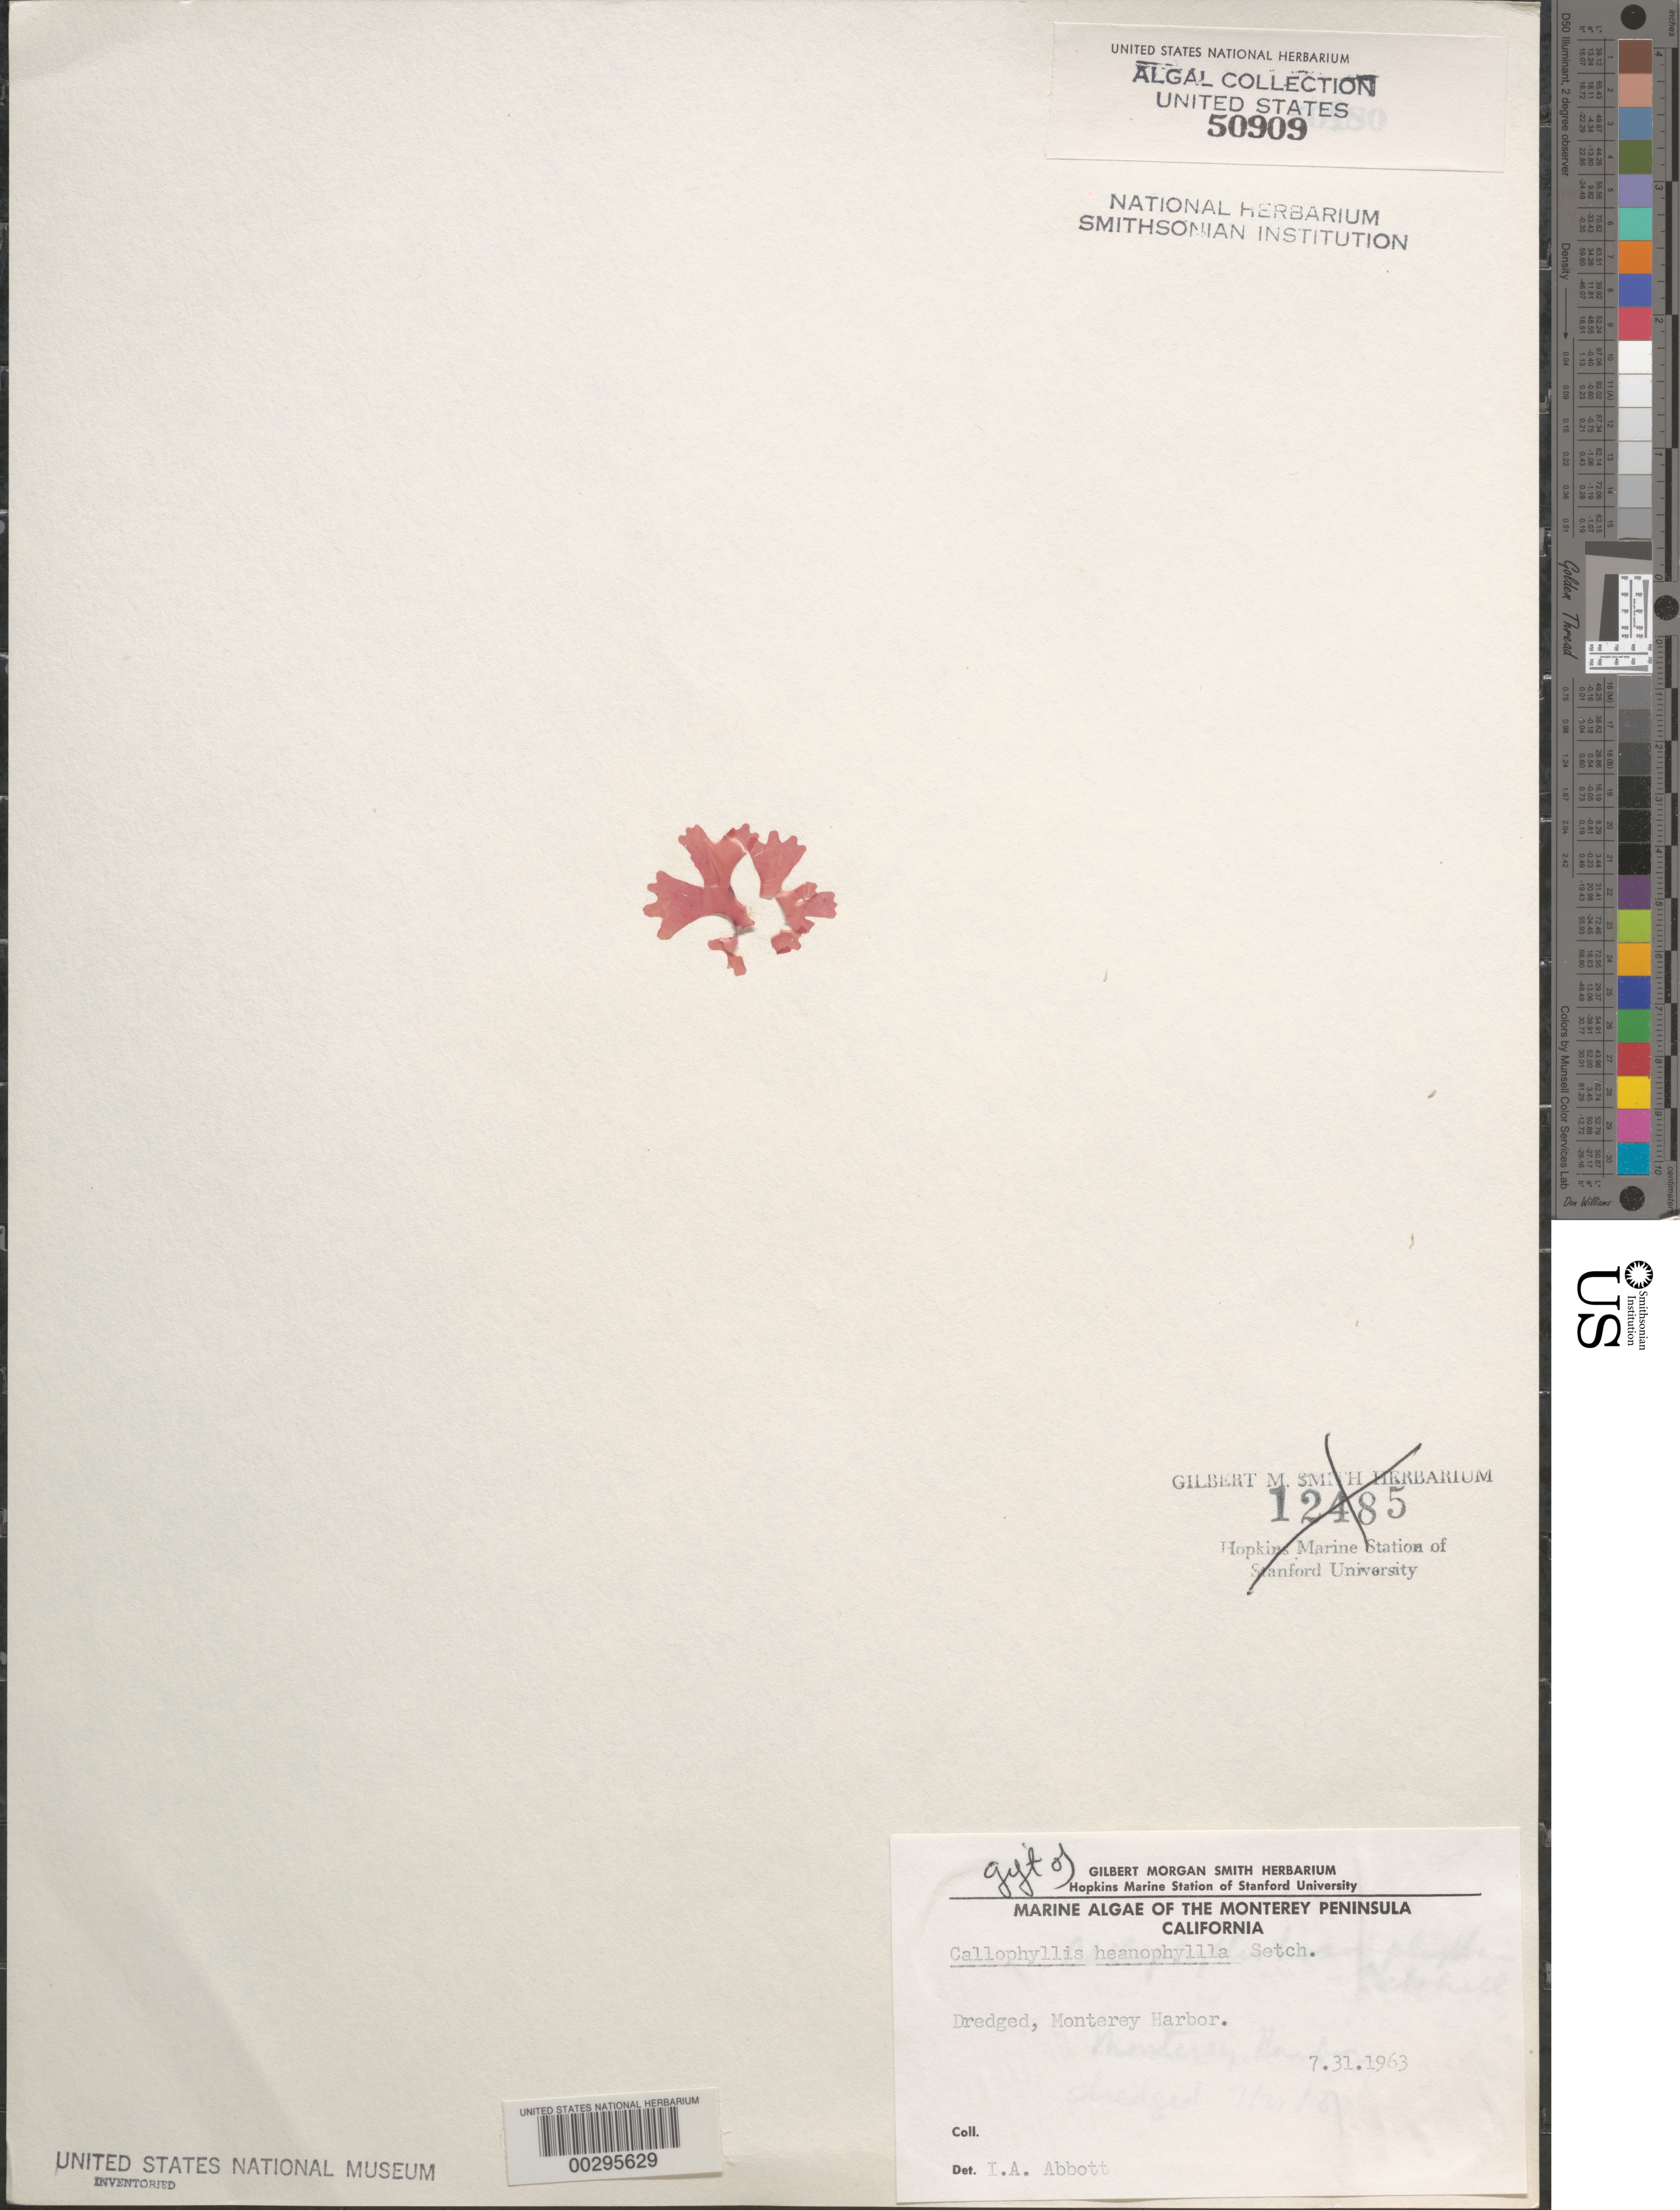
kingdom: Plantae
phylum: Rhodophyta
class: Florideophyceae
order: Gigartinales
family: Kallymeniaceae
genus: Callophyllis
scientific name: Callophyllis heanophylla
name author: Setch.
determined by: Abbott, Isabella A.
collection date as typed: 31 Jul 1963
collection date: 1963-07-31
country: United States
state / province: California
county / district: Monterey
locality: Monterey Harbor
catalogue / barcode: US 50909